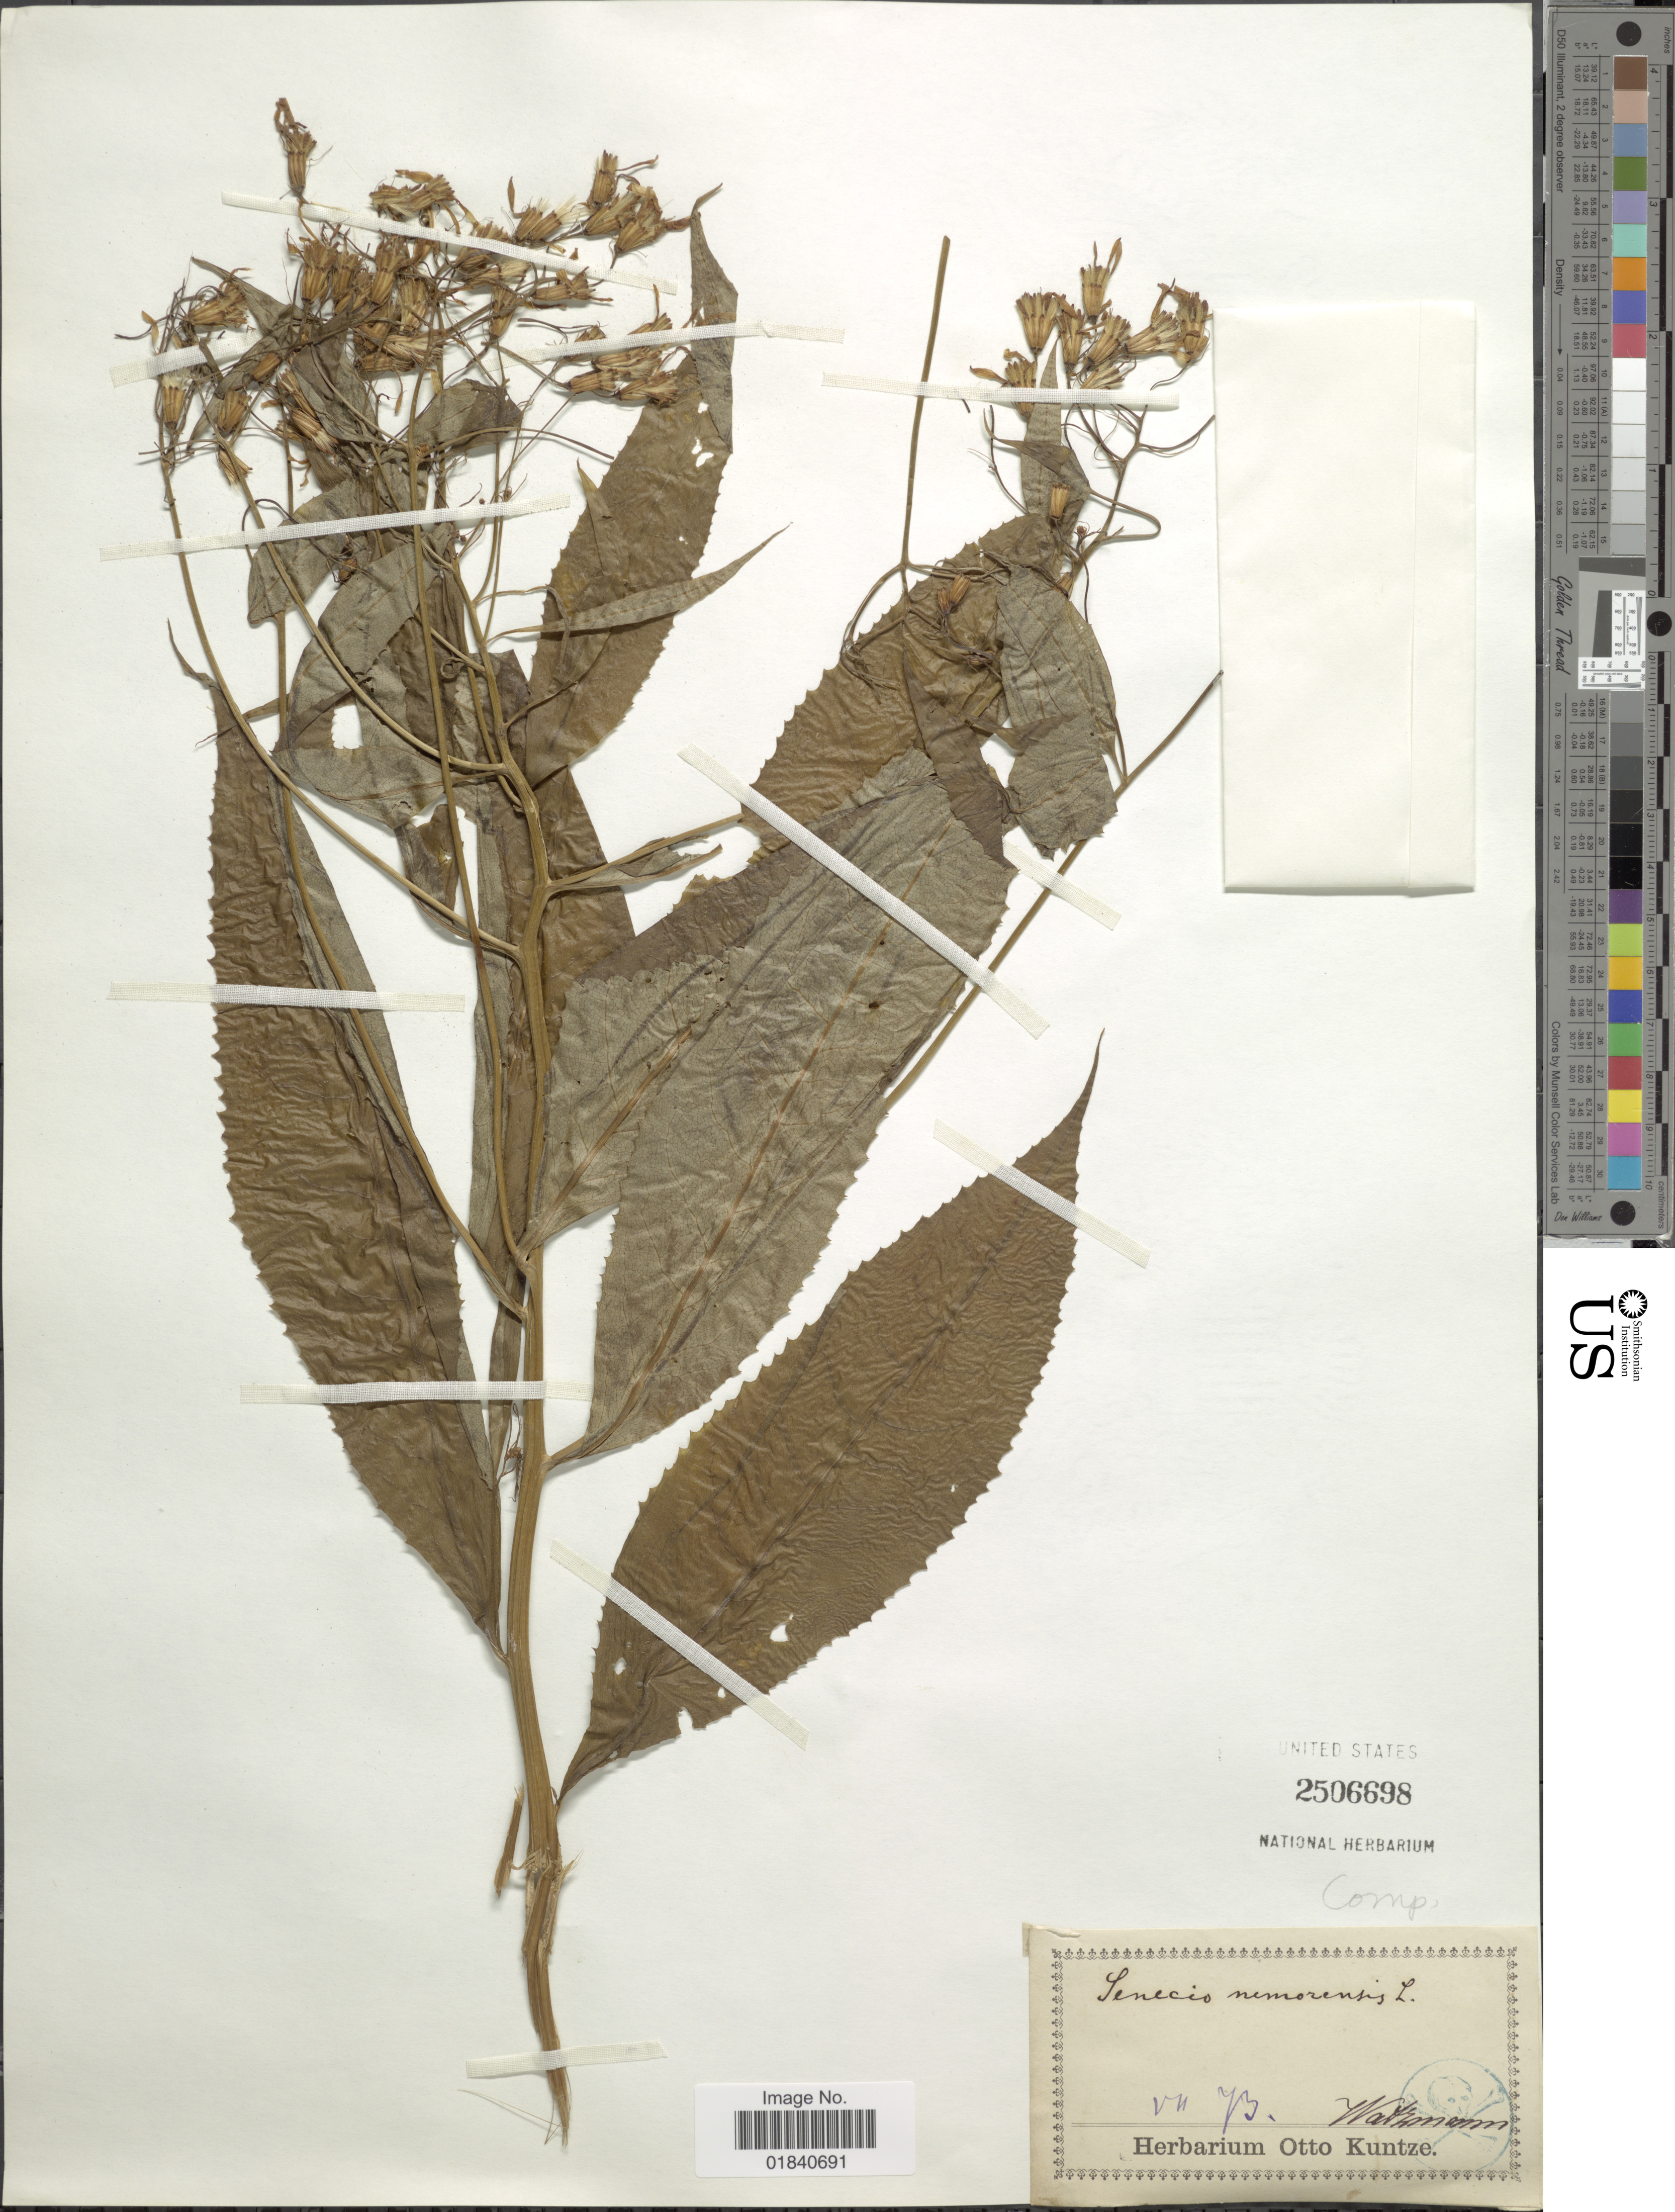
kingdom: Plantae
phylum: Tracheophyta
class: Magnoliopsida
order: Asterales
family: Asteraceae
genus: Senecio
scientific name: Senecio nemorensis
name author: L.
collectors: C.E.O. Kuntze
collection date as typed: Transcribed d/m/y: /7/73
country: Germany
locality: Watzmann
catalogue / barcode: US 2506698